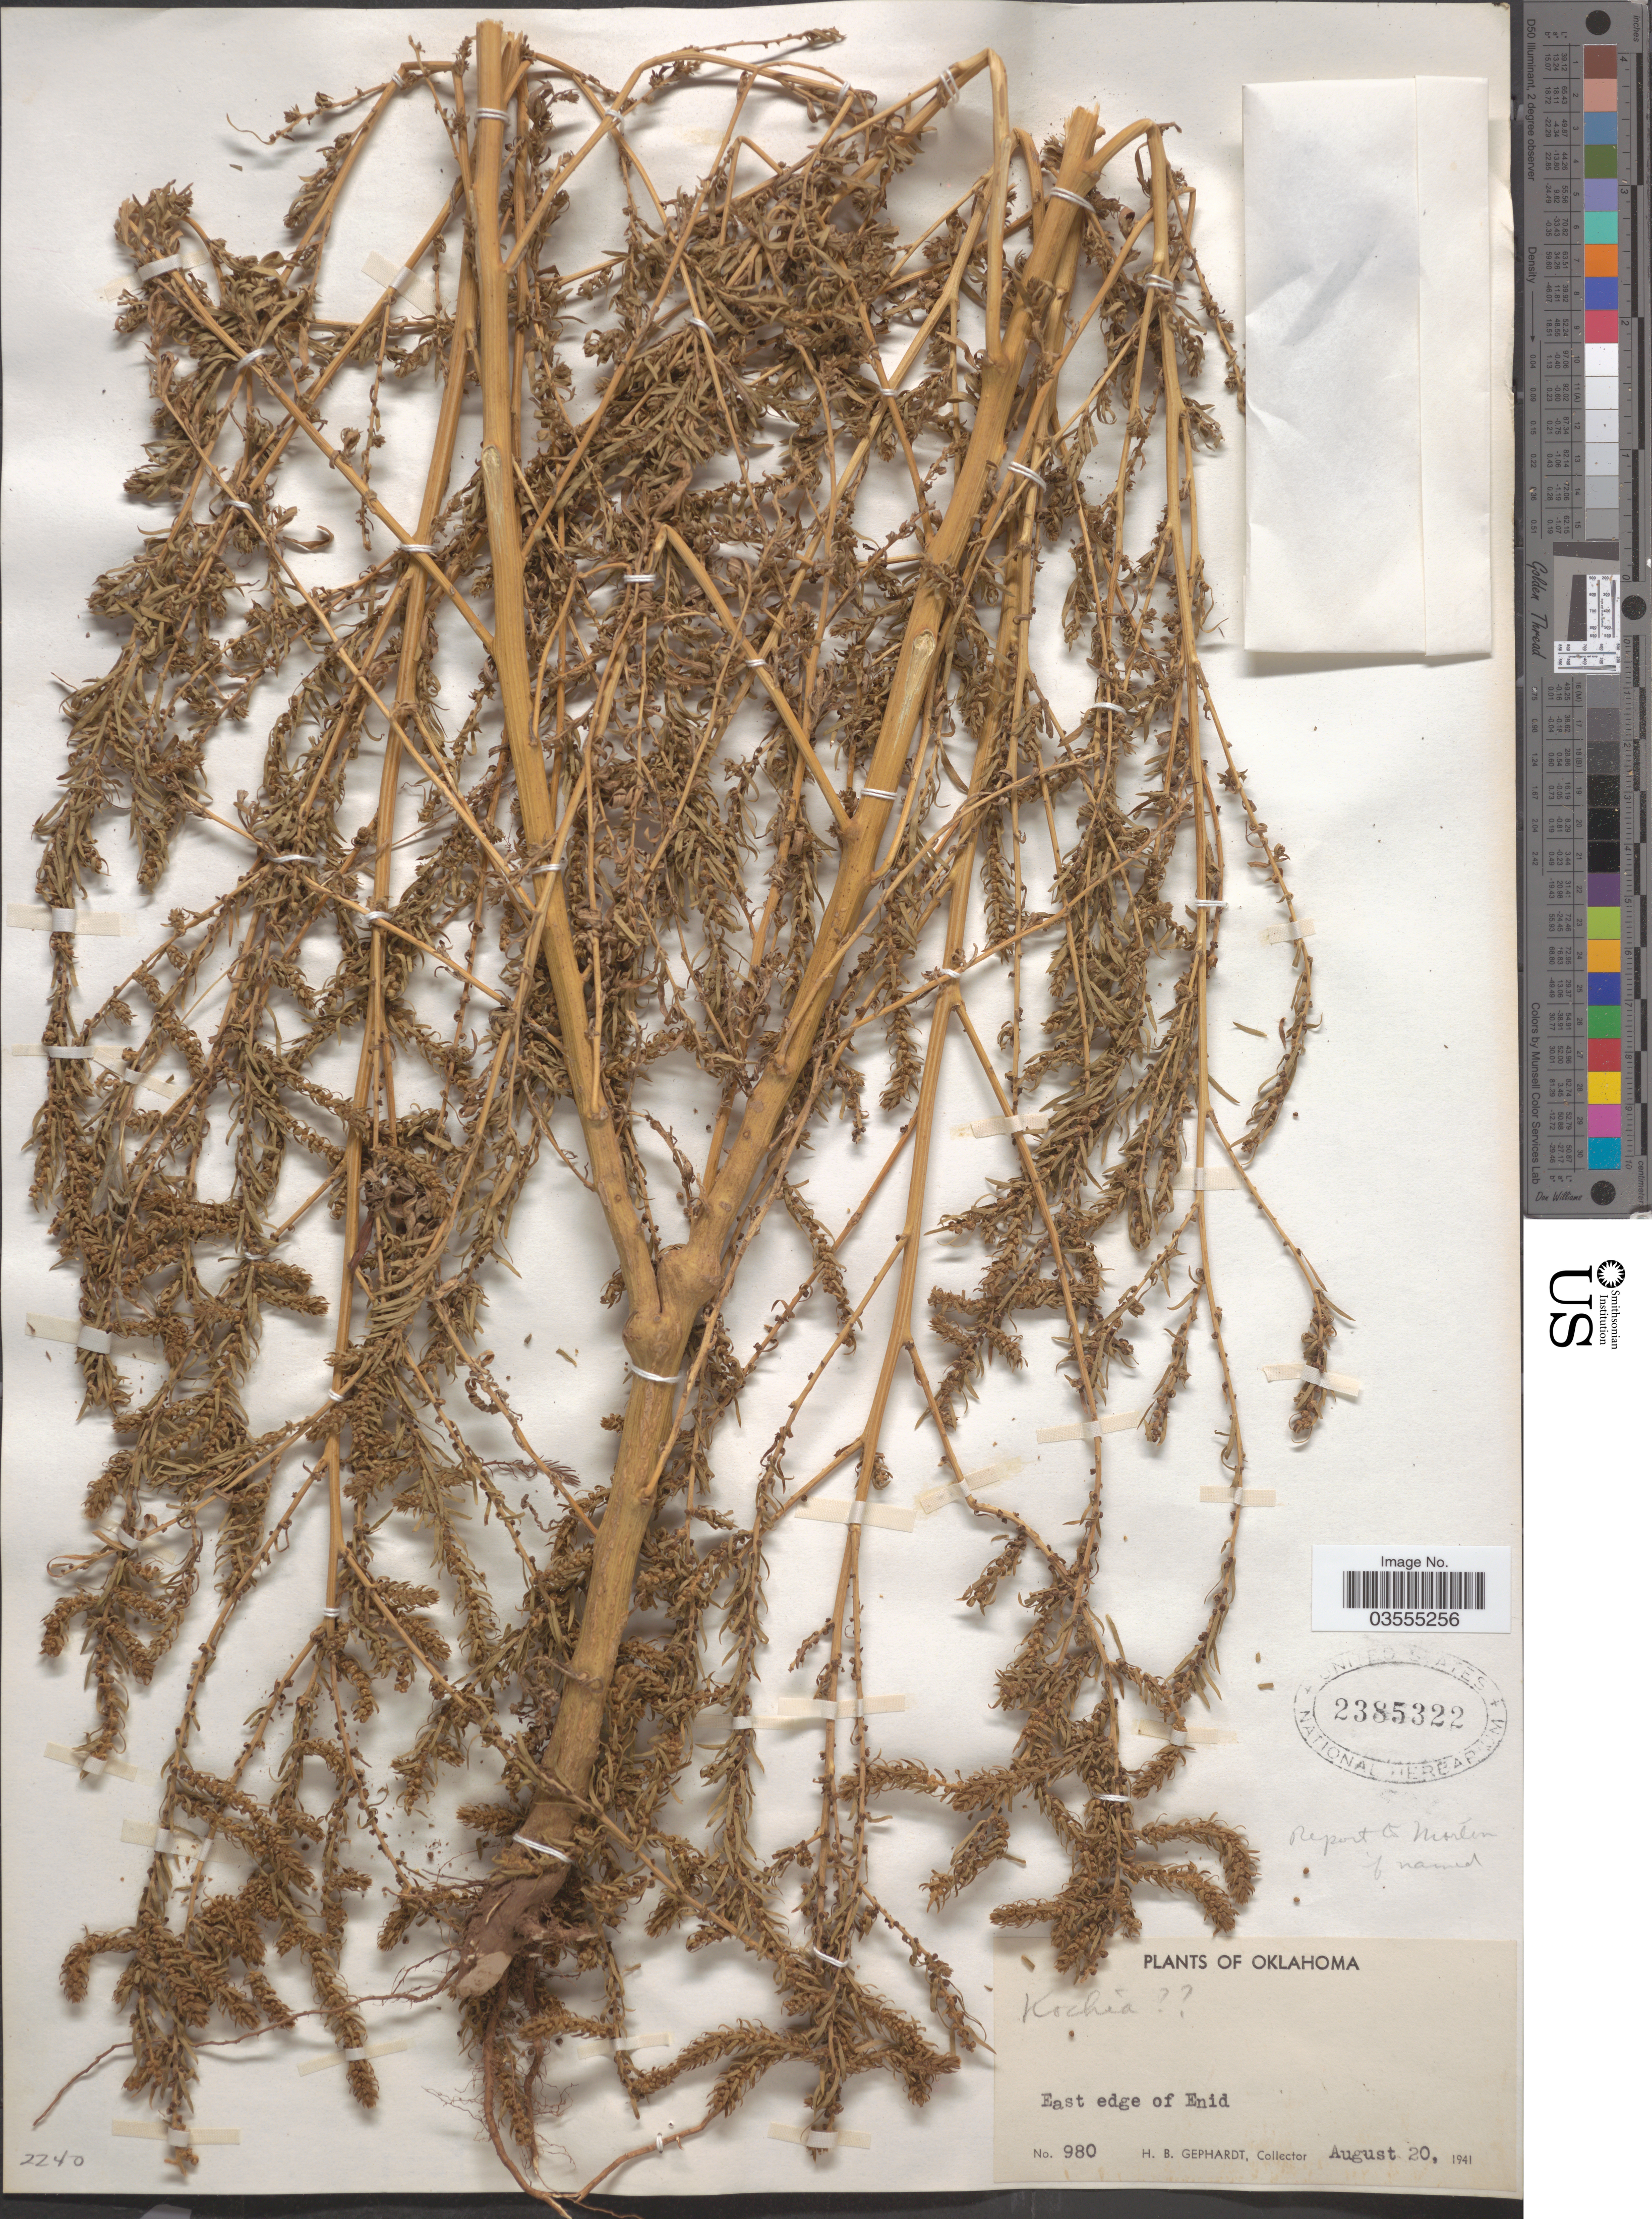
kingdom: Plantae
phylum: Tracheophyta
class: Magnoliopsida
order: Caryophyllales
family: Amaranthaceae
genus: Bassia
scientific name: Bassia scoparia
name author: (L.) Voss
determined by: Strong, Mark T., (BOT), Smithsonian Institution - National Museum of Natural History (UNITED STATES)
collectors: H. Gephardt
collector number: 980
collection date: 1941-08-20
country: United States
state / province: Oklahoma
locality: East edge of Enid.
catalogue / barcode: US 2385322